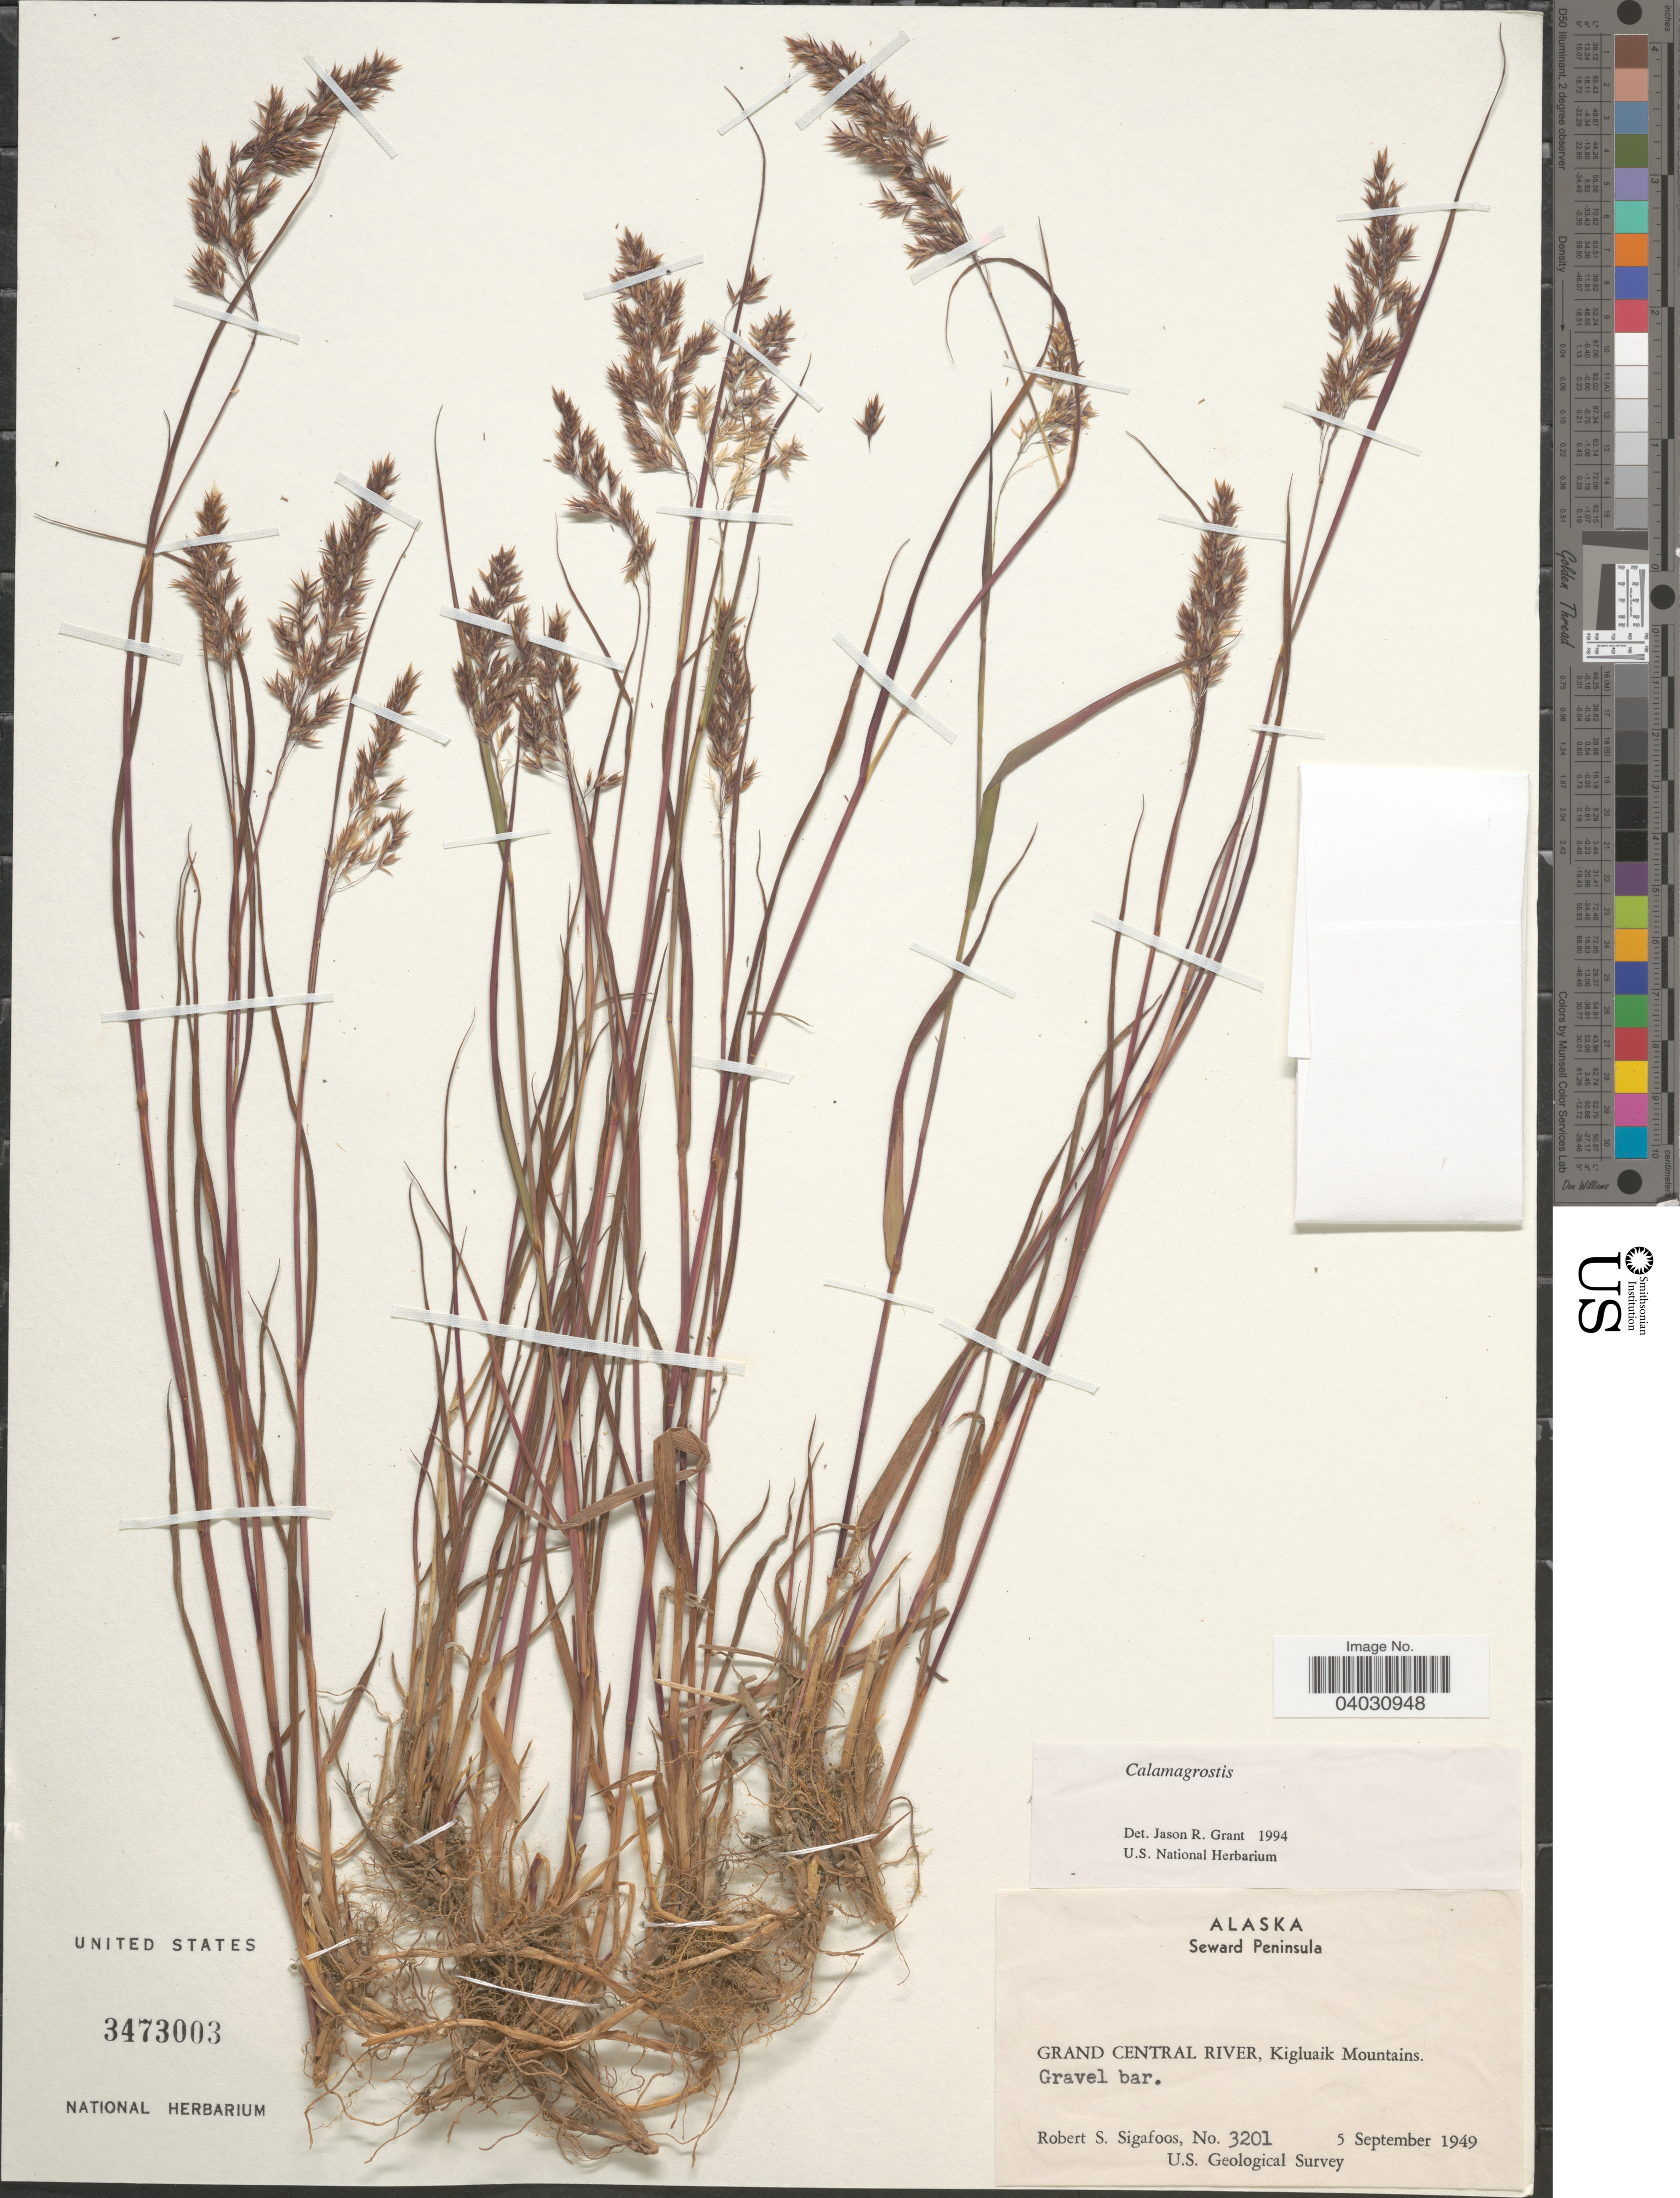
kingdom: Plantae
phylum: Tracheophyta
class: Liliopsida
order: Poales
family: Poaceae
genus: Calamagrostis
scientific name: Calamagrostis sp.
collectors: R. Sigafoos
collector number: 3201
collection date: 1949-09-05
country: United States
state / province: Alaska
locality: Seward Peninsula. Grand Central River, Kigluaik Mountains. Gravel bar.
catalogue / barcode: US 3473003